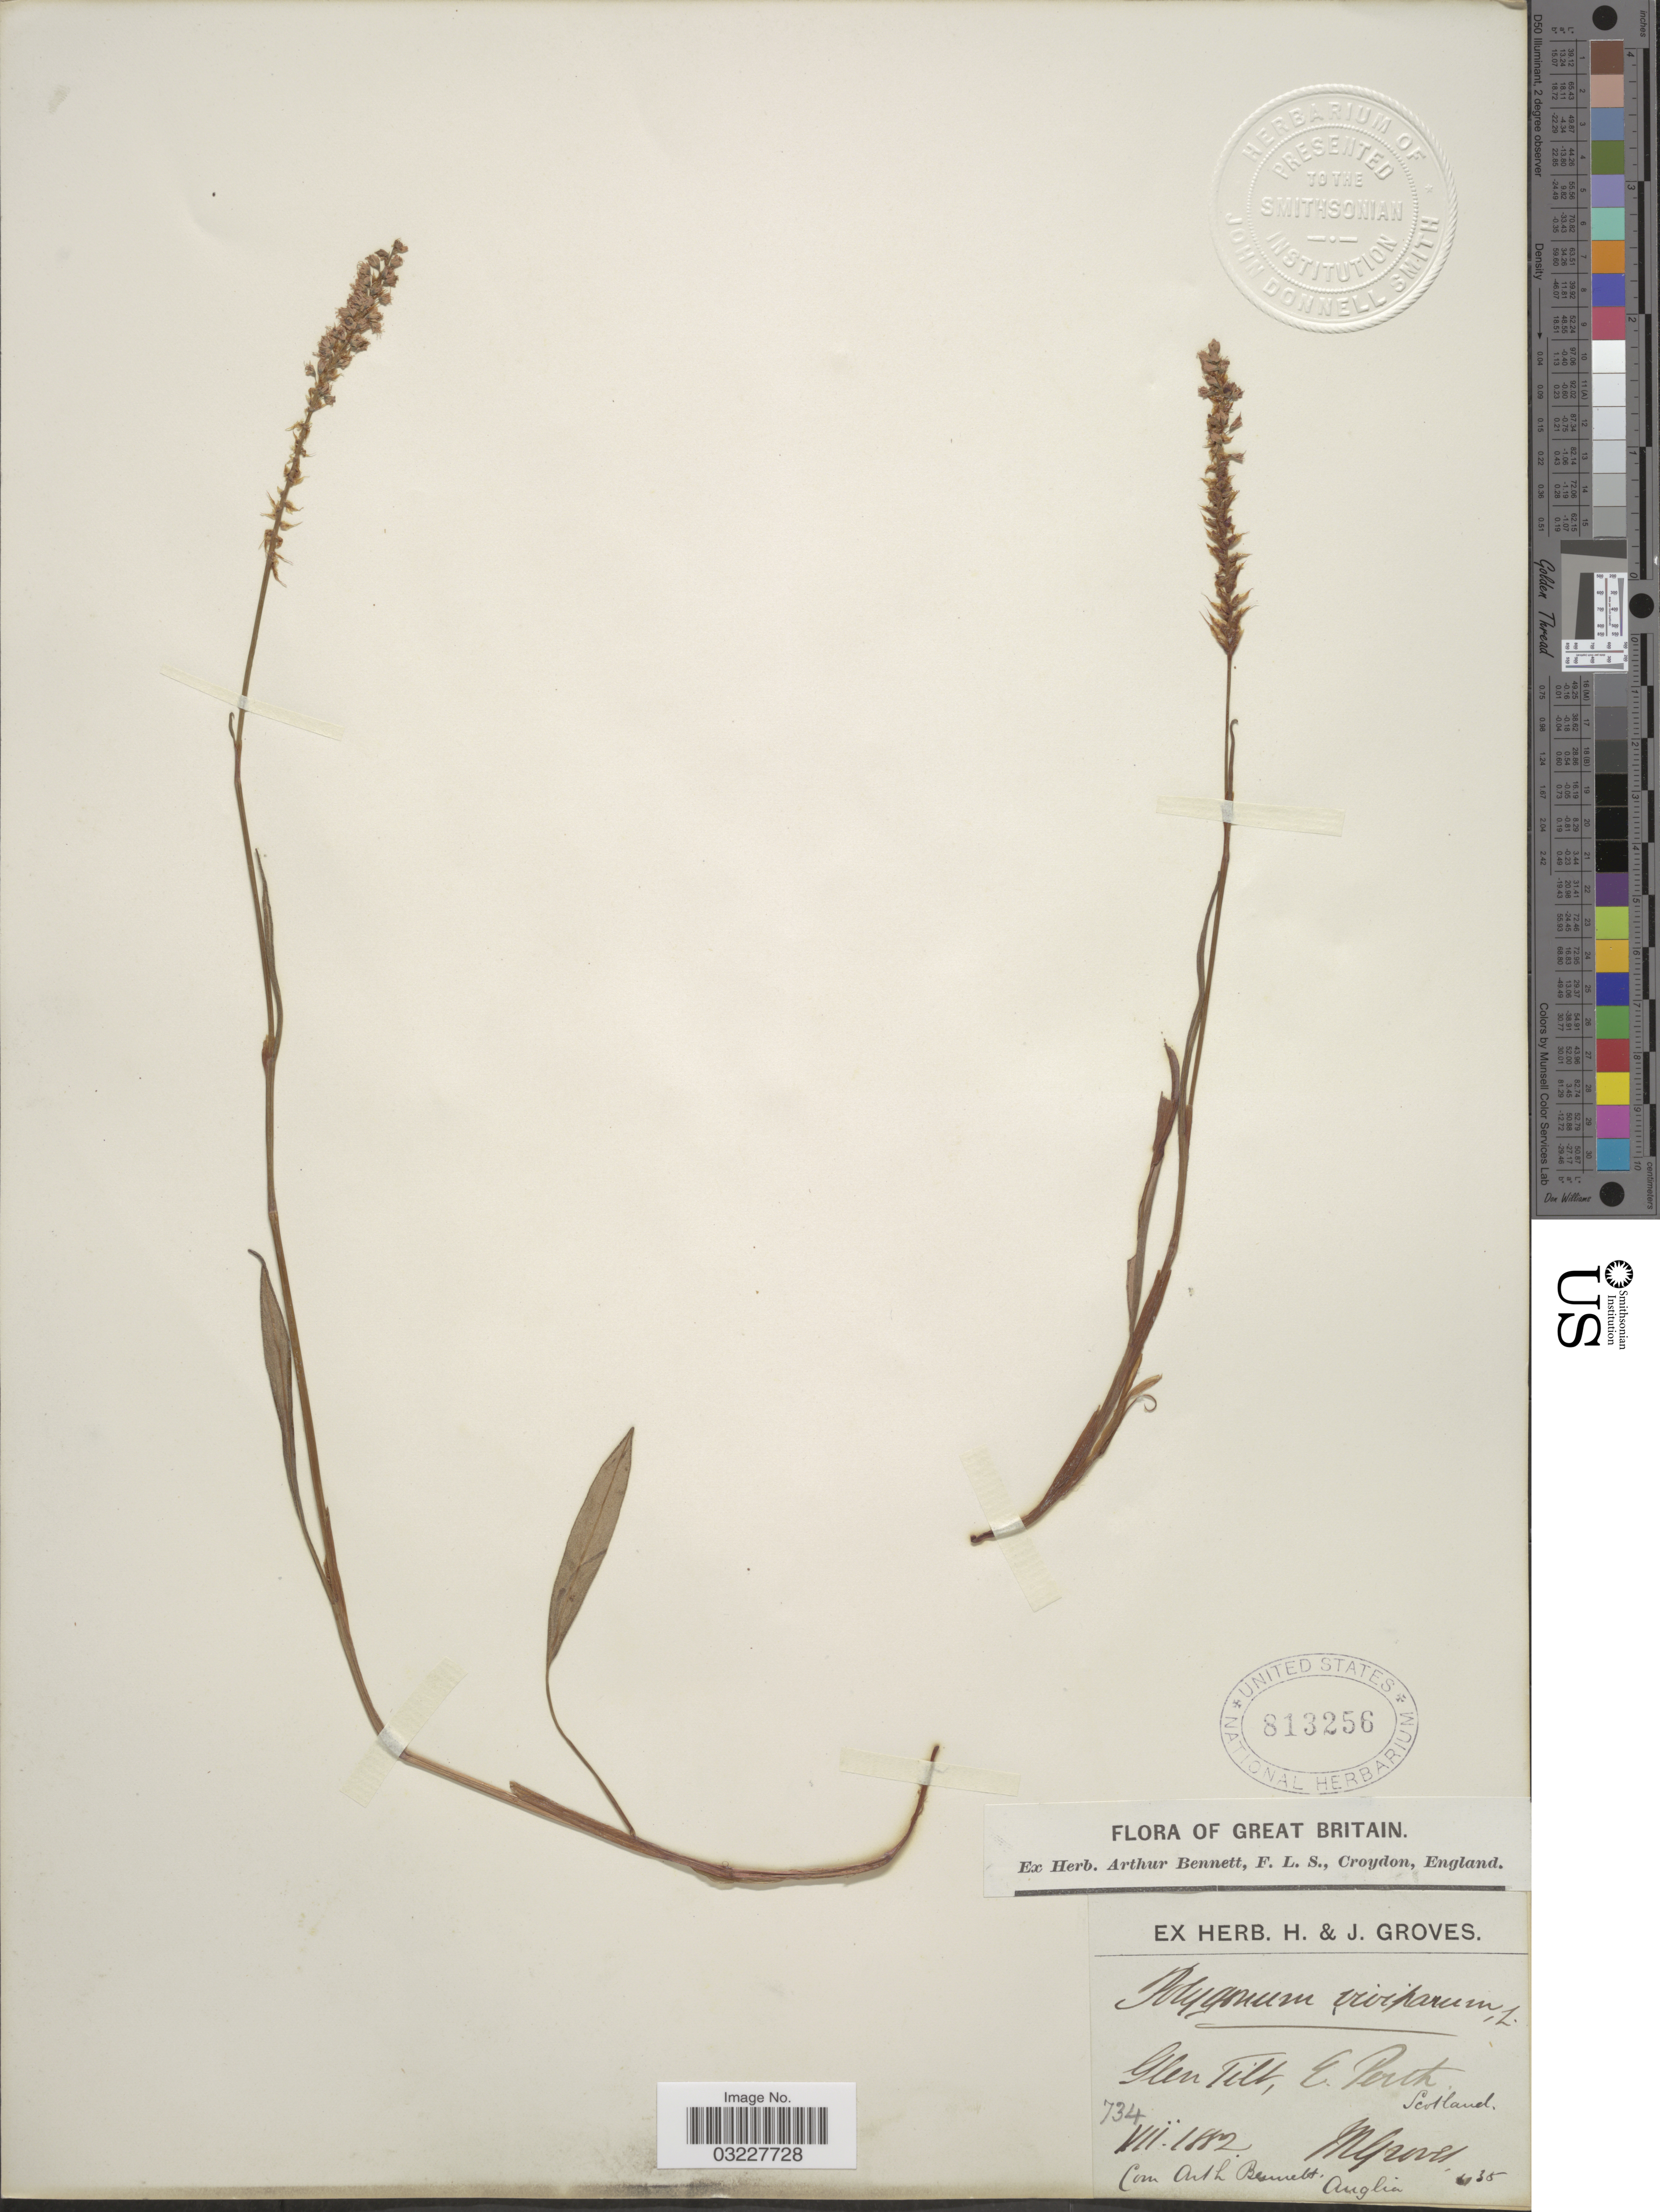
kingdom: Plantae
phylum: Tracheophyta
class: Magnoliopsida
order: Caryophyllales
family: Polygonaceae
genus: Bistorta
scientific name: Bistorta vivipara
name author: (L.) Delarbre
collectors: M. Groves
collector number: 734?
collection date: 1882-07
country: United Kingdom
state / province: Scotland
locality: Great Britain. Glen Tilt, E. Perth.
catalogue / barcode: US 813256